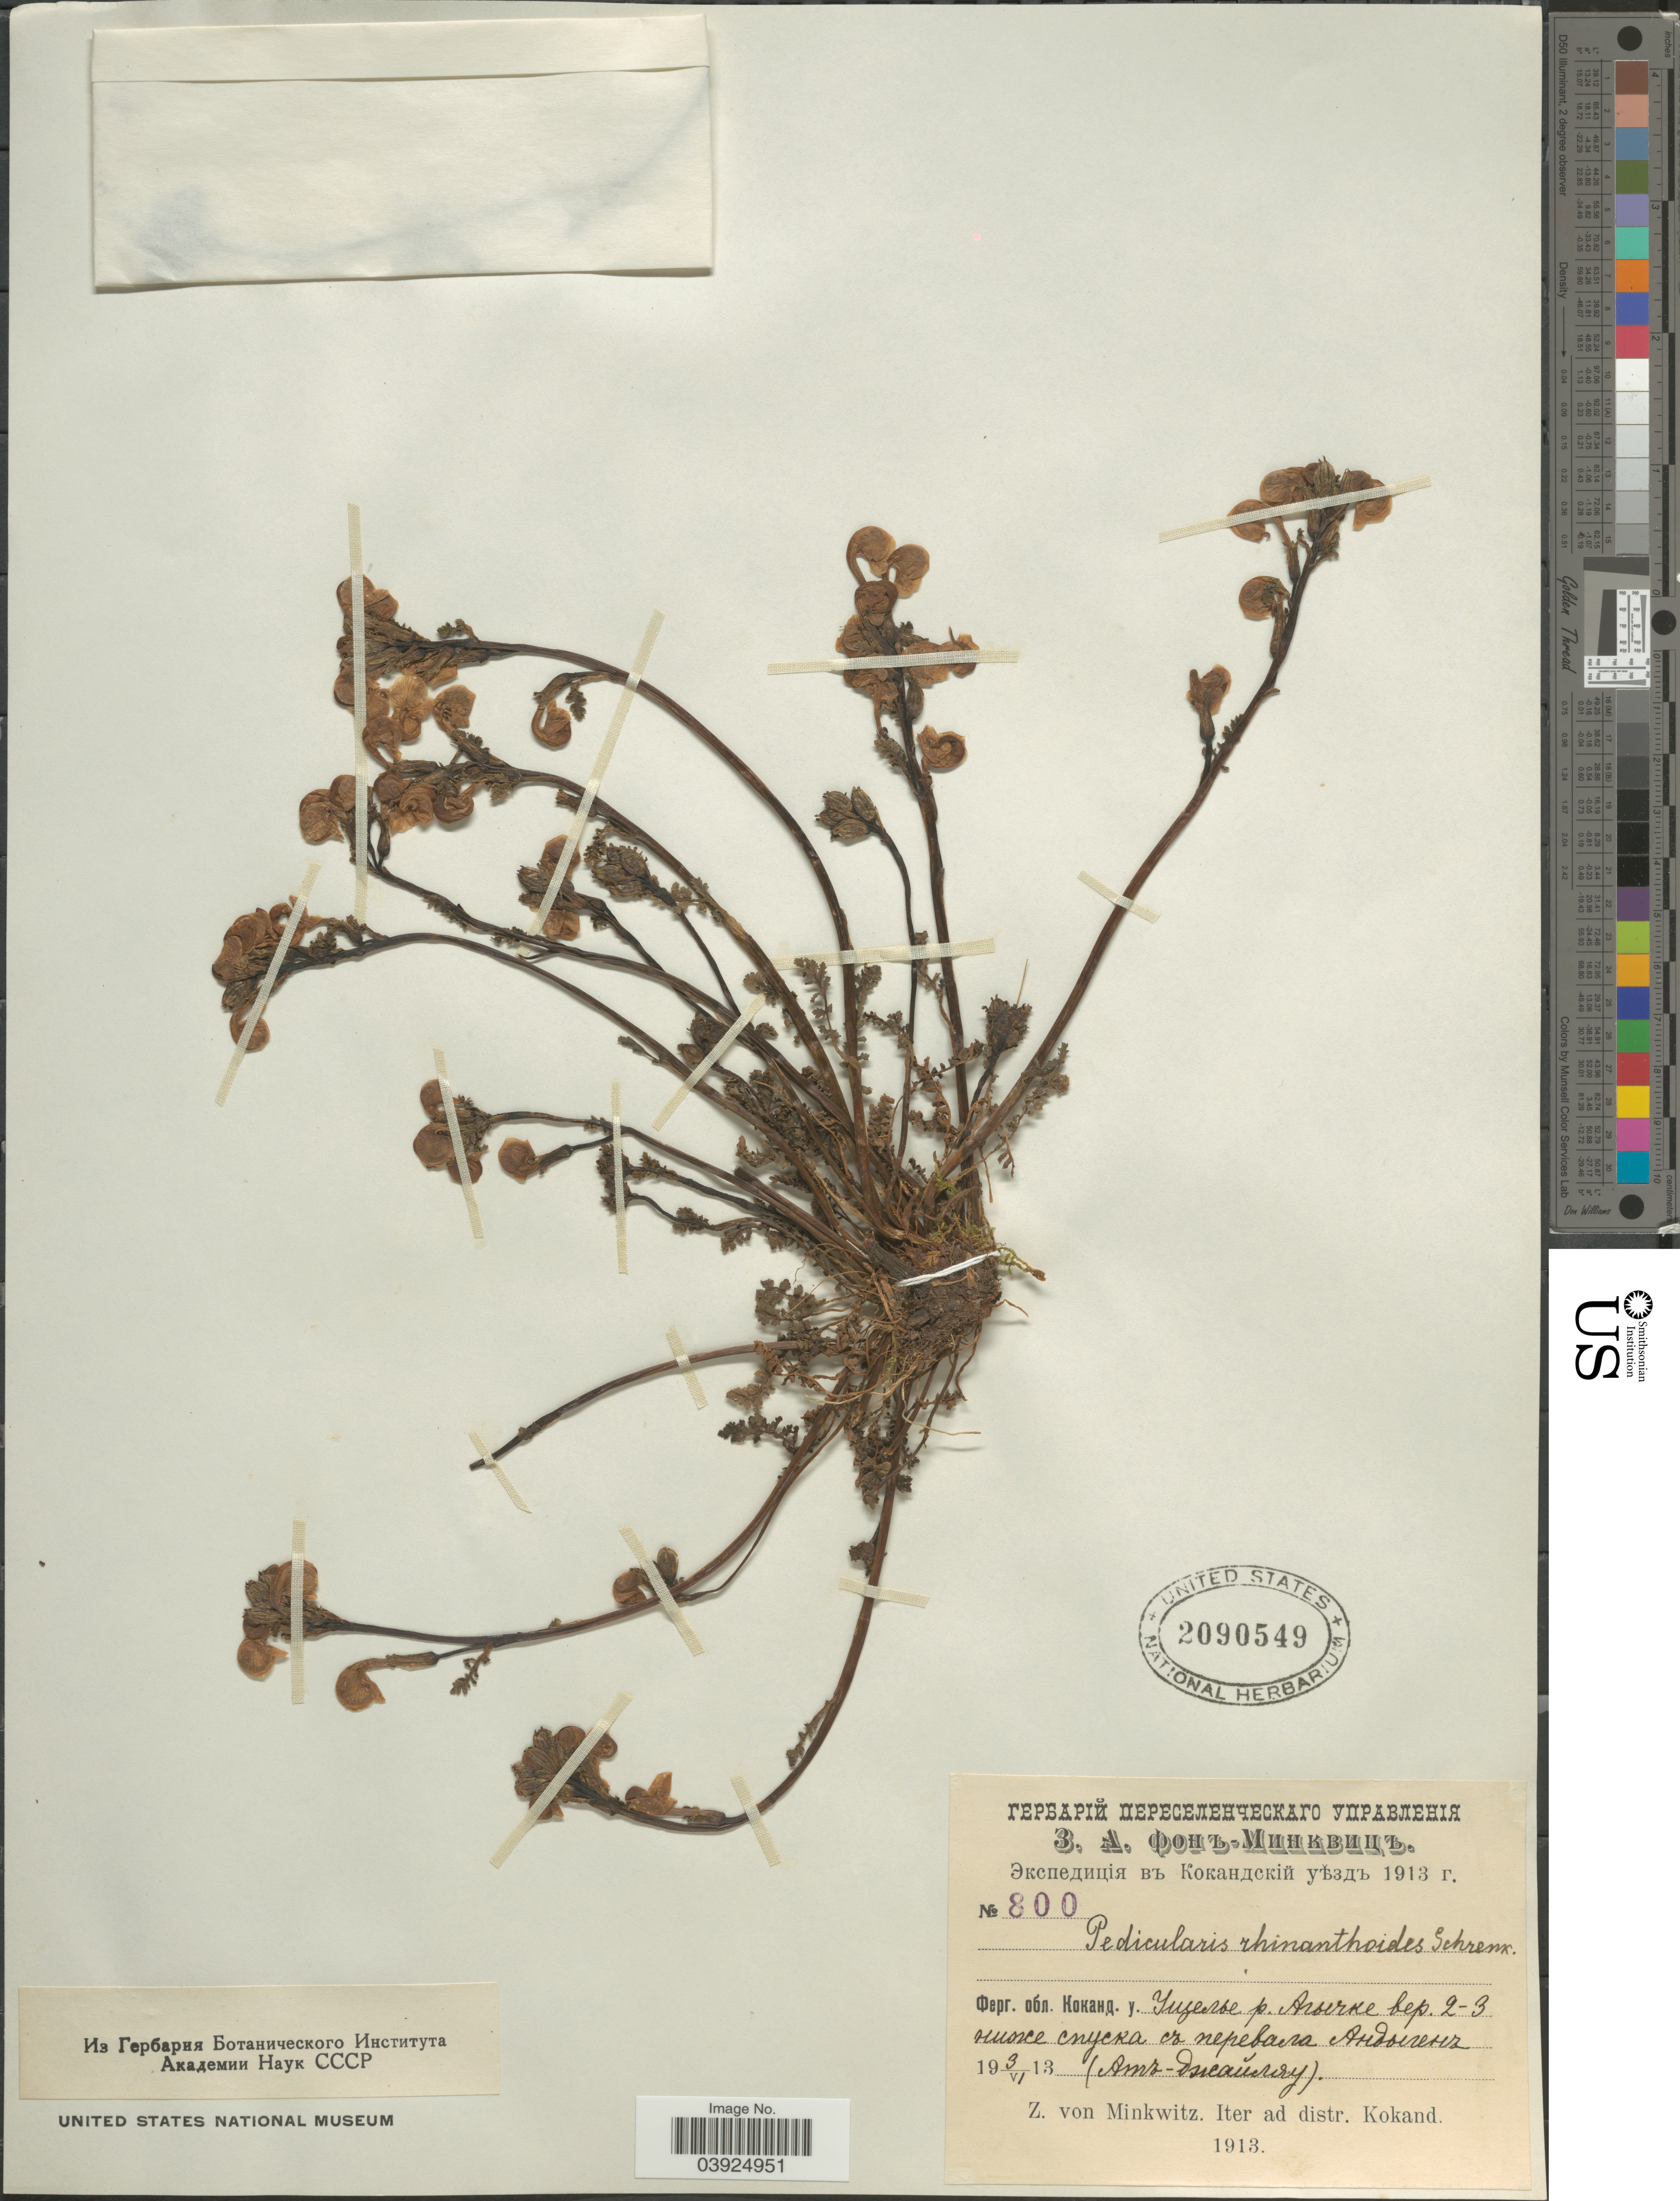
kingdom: Plantae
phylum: Tracheophyta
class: Magnoliopsida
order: Lamiales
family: Orobanchaceae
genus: Pedicularis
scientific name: Pedicularis rhinanthoides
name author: Schrenk ex Fisch. & C.A. Mey.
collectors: Z. Minkwitz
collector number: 800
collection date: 1913-06-03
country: Kyrgyzstan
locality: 2-3 km down from Andygen (Pereval At-Dzhaylyau)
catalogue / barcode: US 2090549